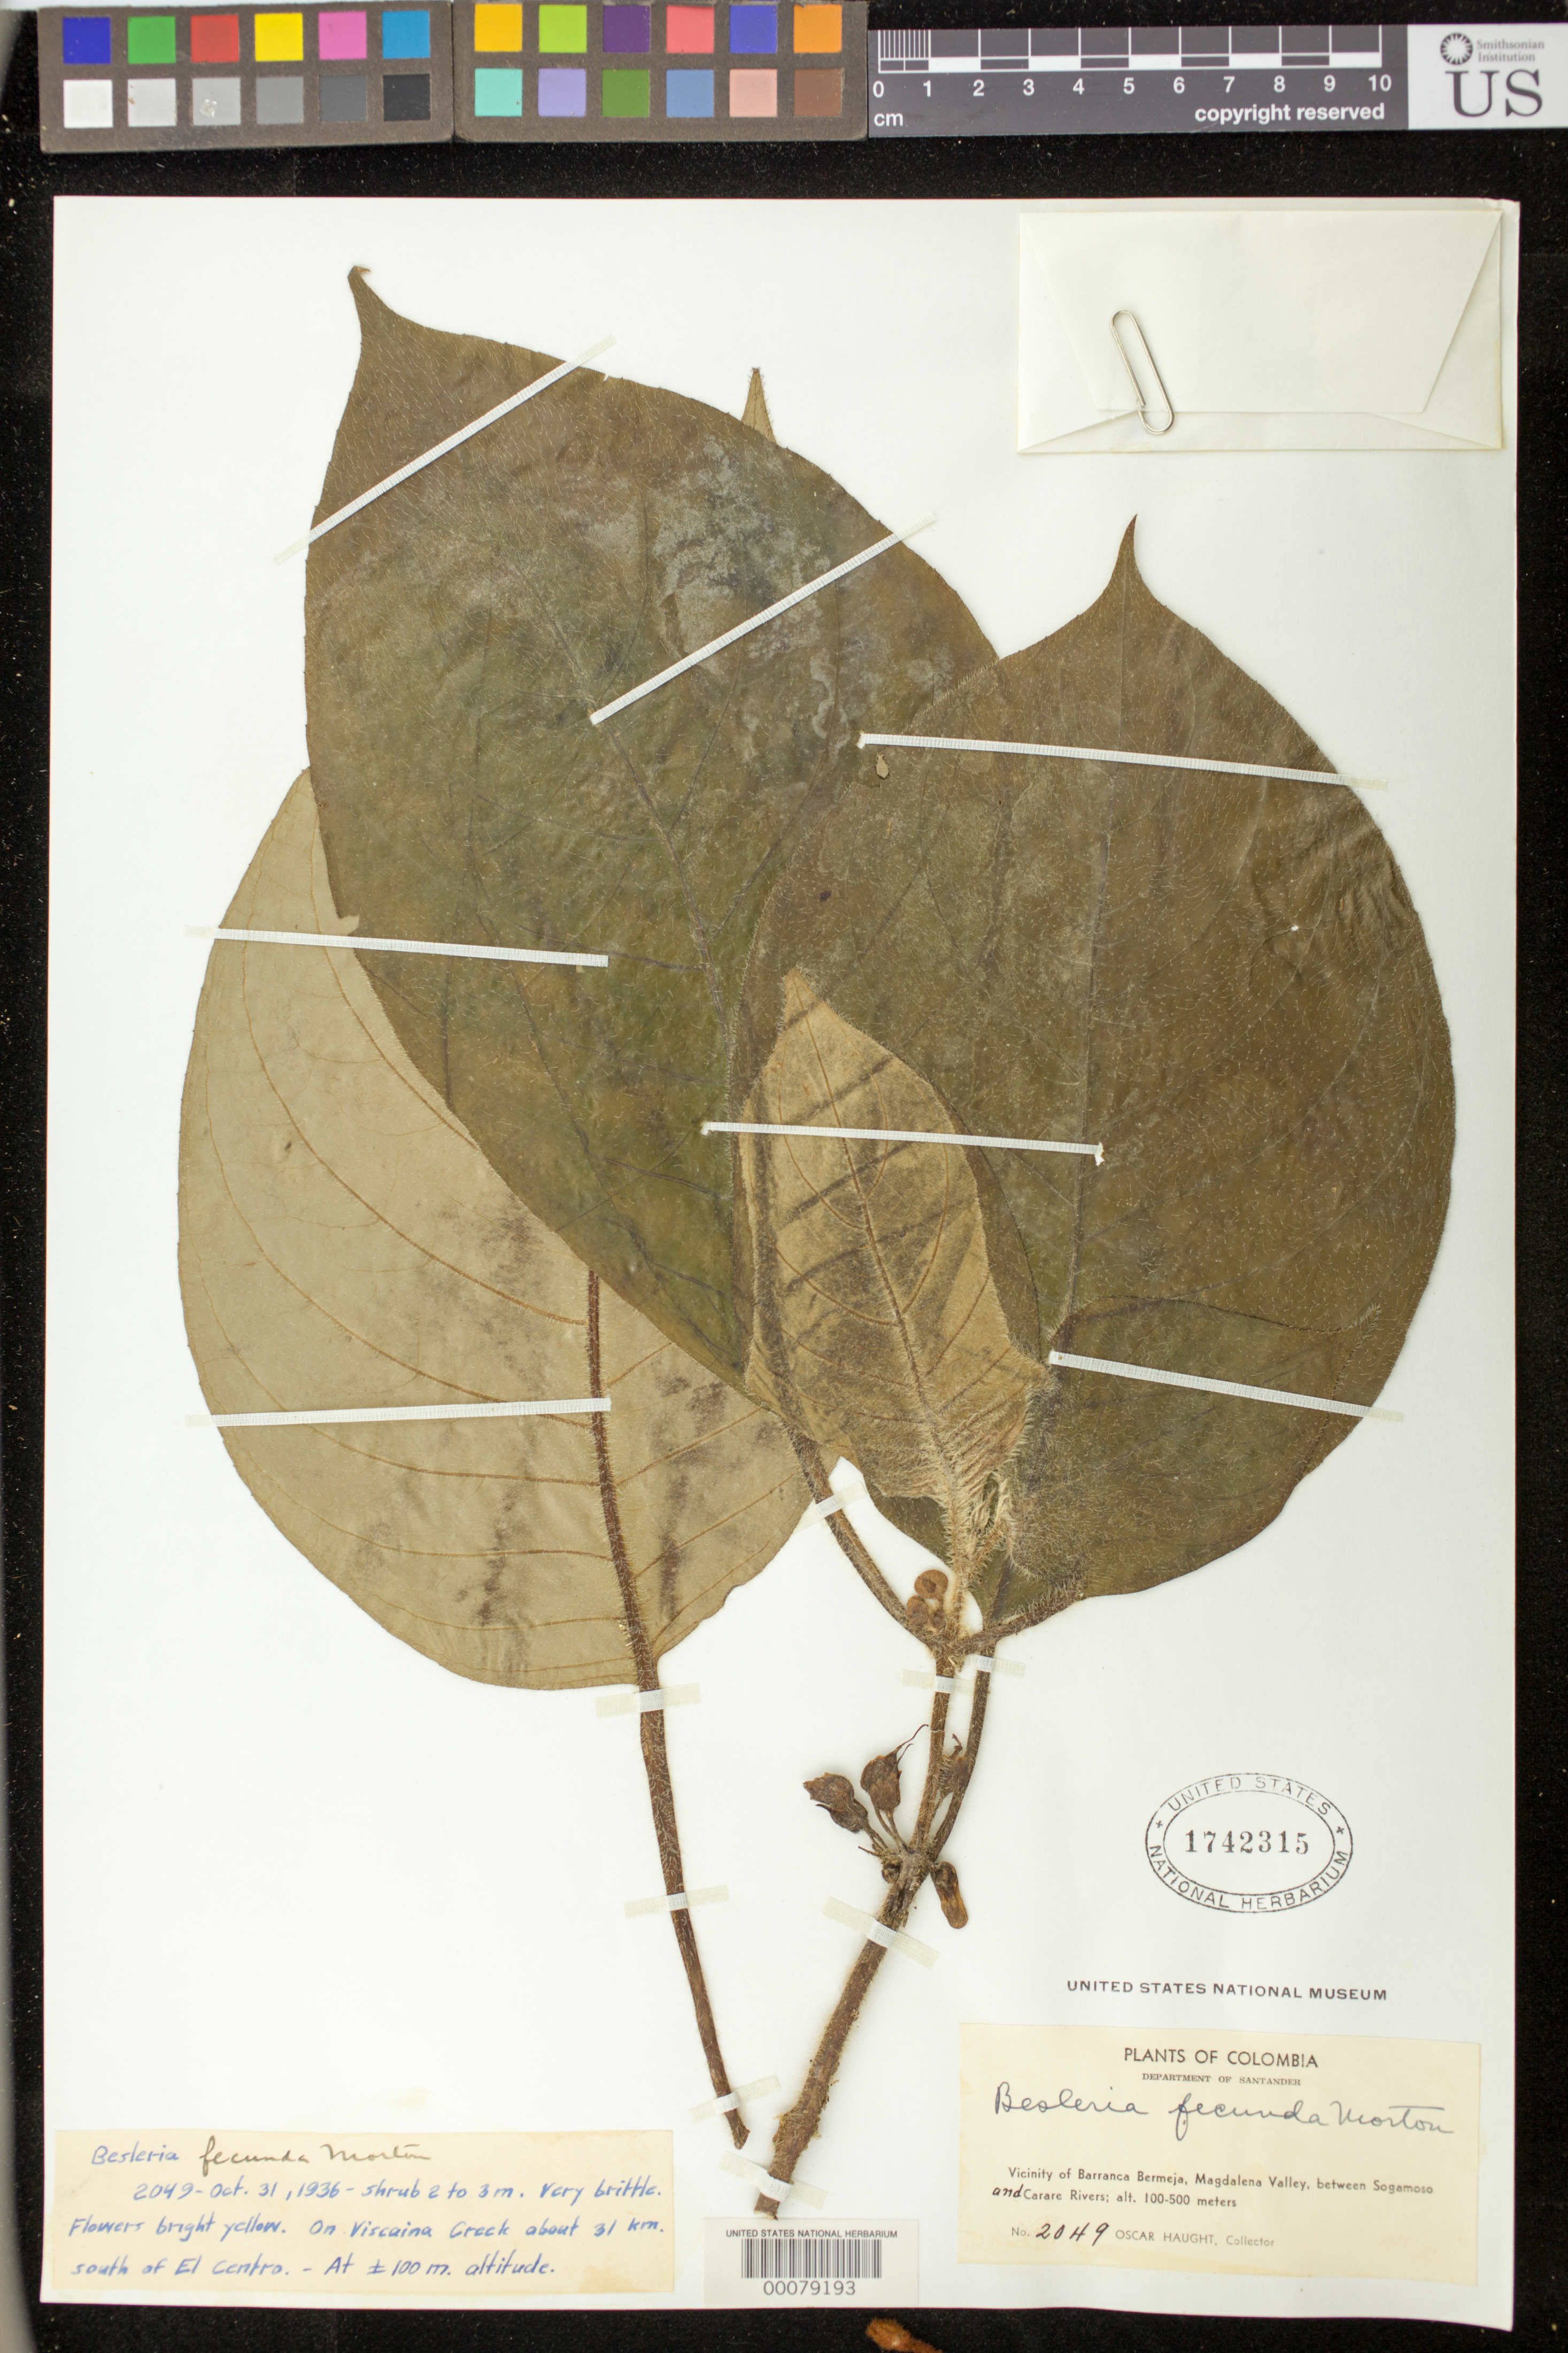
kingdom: Plantae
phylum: Tracheophyta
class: Magnoliopsida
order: Lamiales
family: Gesneriaceae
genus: Besleria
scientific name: Besleria fecunda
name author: C.V. Morton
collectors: O. L. Haught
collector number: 2049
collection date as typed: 31 Oct 1936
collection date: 1936-10-31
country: Colombia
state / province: Santander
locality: Vicinity of Barranca Bermeja, Magdalena valley, between Sogamoso and Carare Rivers, Viscaina creek about 31 km S of el centro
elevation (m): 100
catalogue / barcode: US 1742315